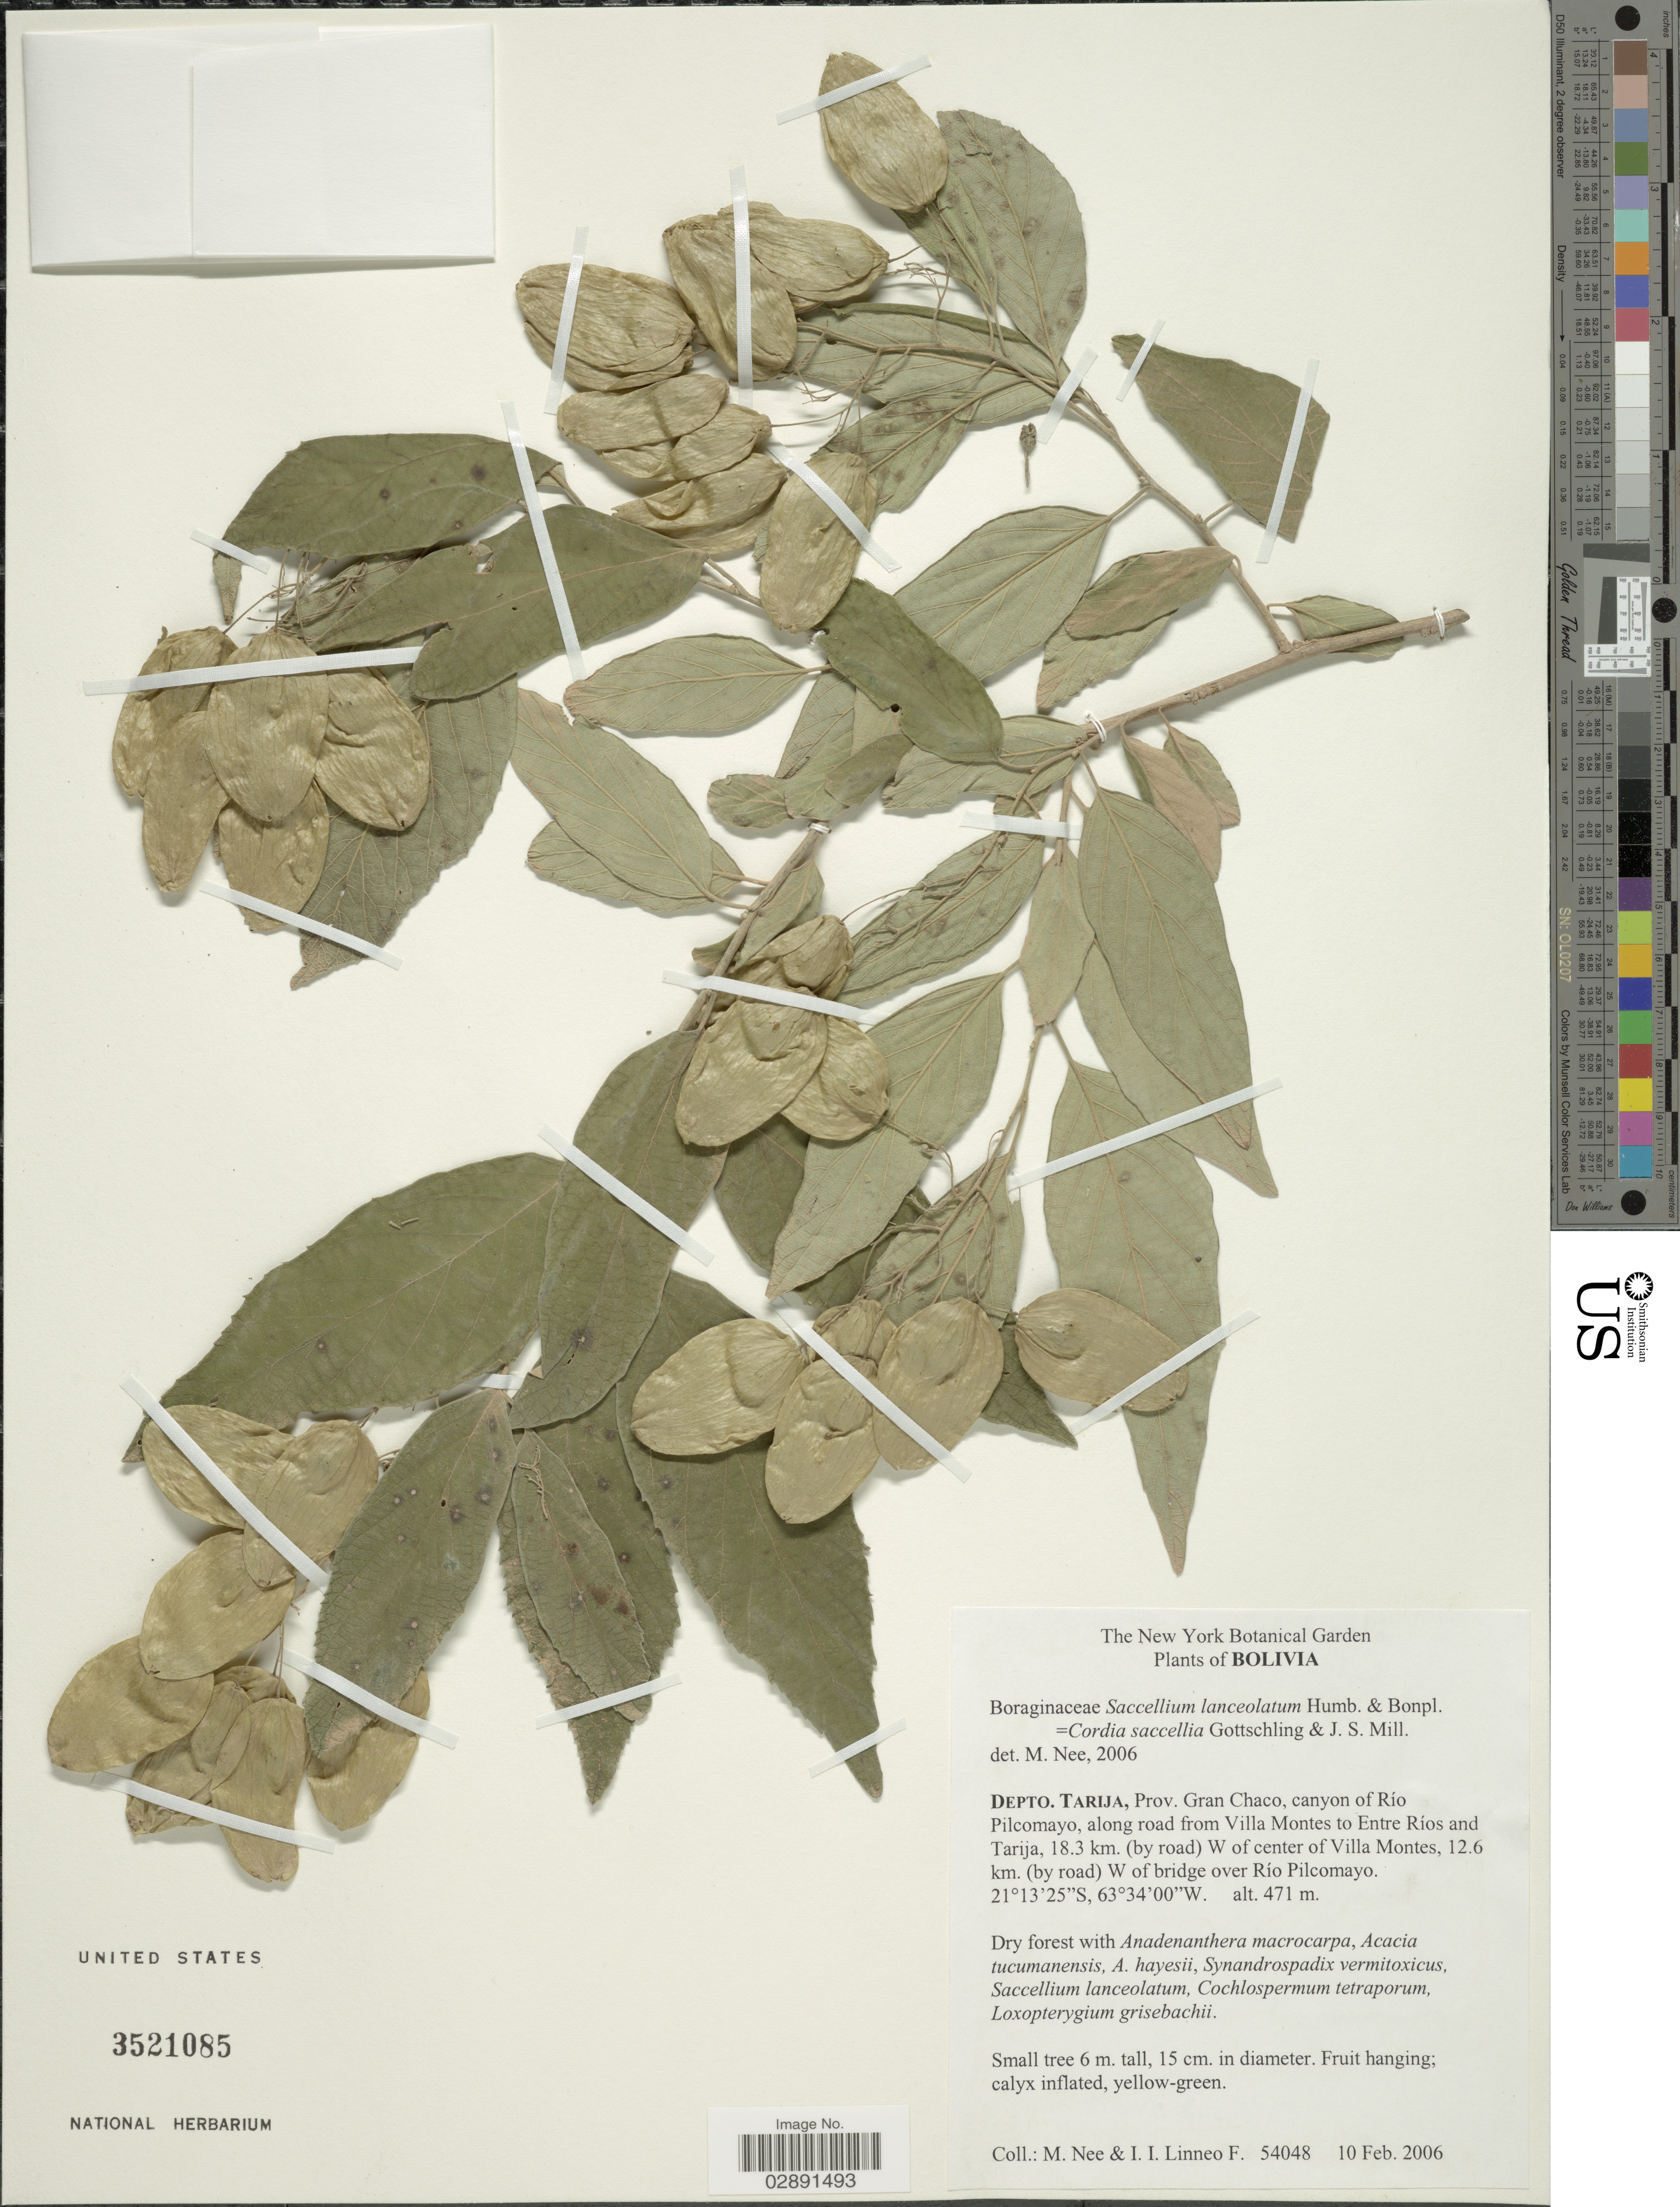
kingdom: Plantae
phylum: Tracheophyta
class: Magnoliopsida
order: Boraginales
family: Cordiaceae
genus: Cordia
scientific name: Cordia saccellia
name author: Gottschling & J.S. Mill.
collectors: M. Nee & I. Linneo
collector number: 54048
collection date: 2006-02-10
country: Bolivia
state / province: Tarija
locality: Depto. Tarija, Prov. Gran Chaco, canyon of Río Pilcomayo, along road from Villa Montes to Entre Ríos and Tarija, 18.3 km. (by road) W of center of Villa Montes, 12.6 km. (by road) W of bridge over Río Pilcomayo.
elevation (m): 471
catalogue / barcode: US 3521085